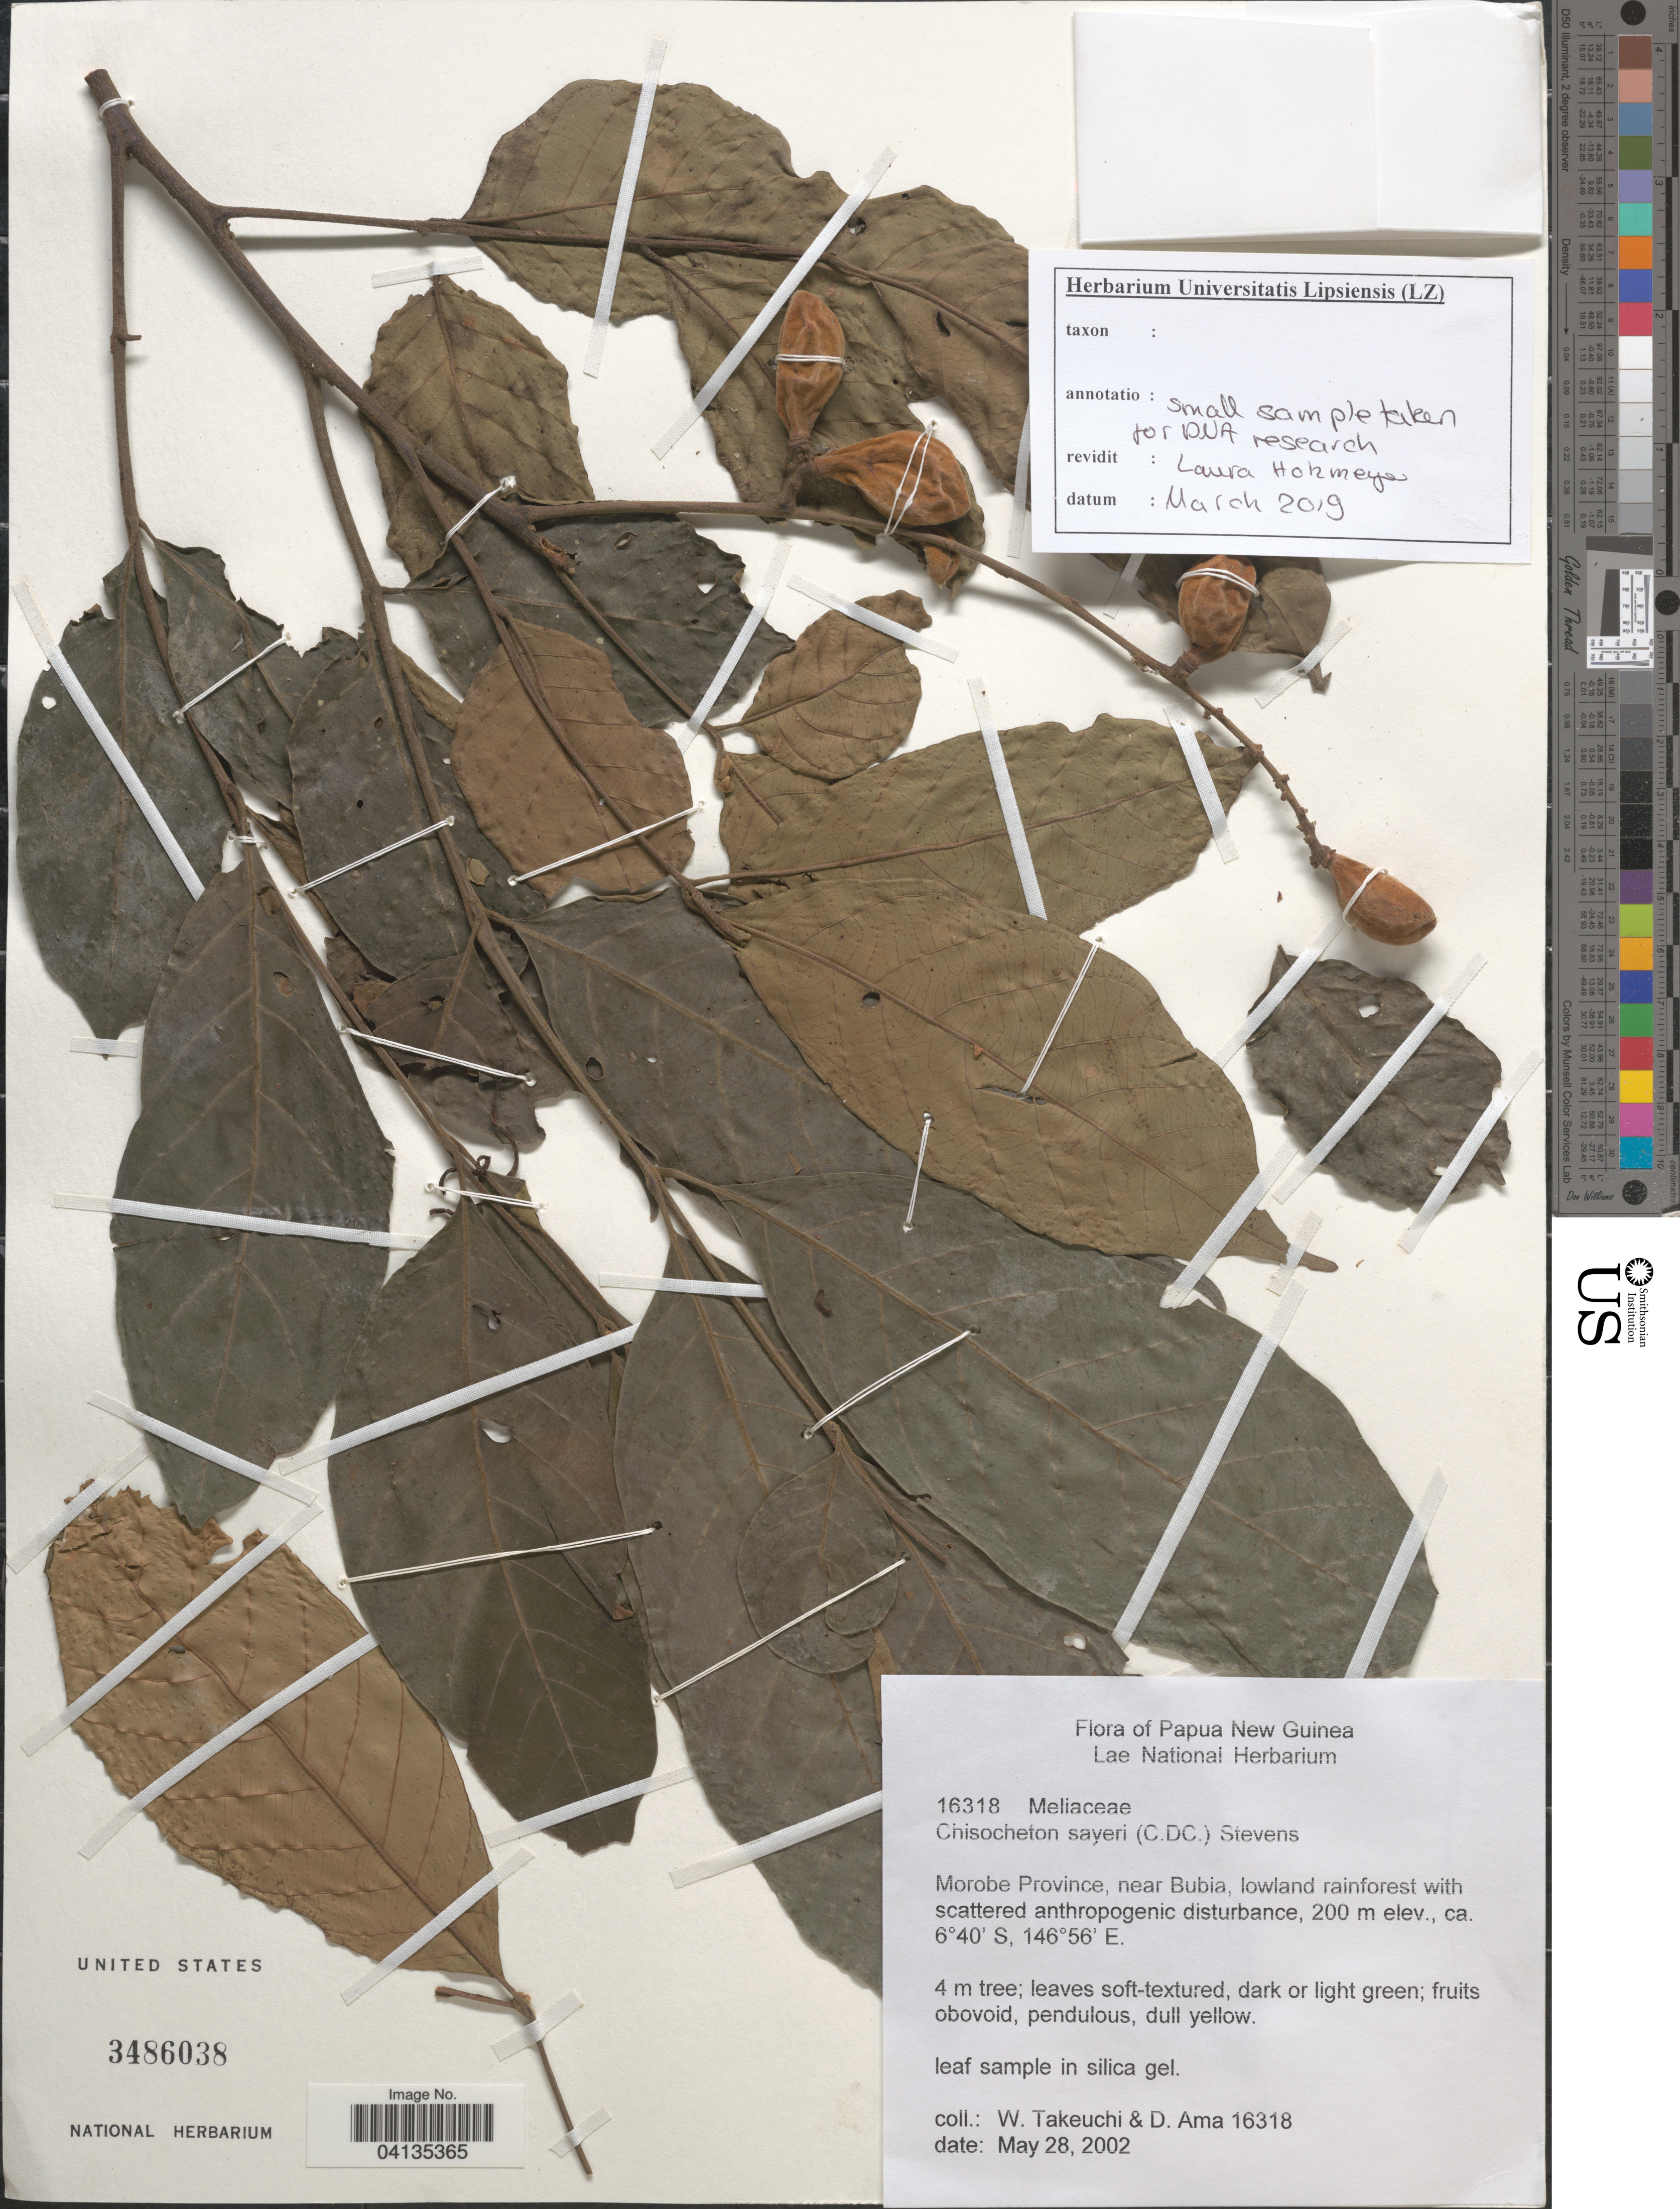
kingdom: Plantae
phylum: Tracheophyta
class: Magnoliopsida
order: Sapindales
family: Meliaceae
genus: Chisocheton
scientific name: Chisocheton sayeri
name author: (C. DC.) P.F. Stevens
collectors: W. Takeuchi & D. Ama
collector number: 16318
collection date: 2002-05-28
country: Papua New Guinea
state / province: Morobe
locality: Near Bubia.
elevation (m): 200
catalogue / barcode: US 3486038